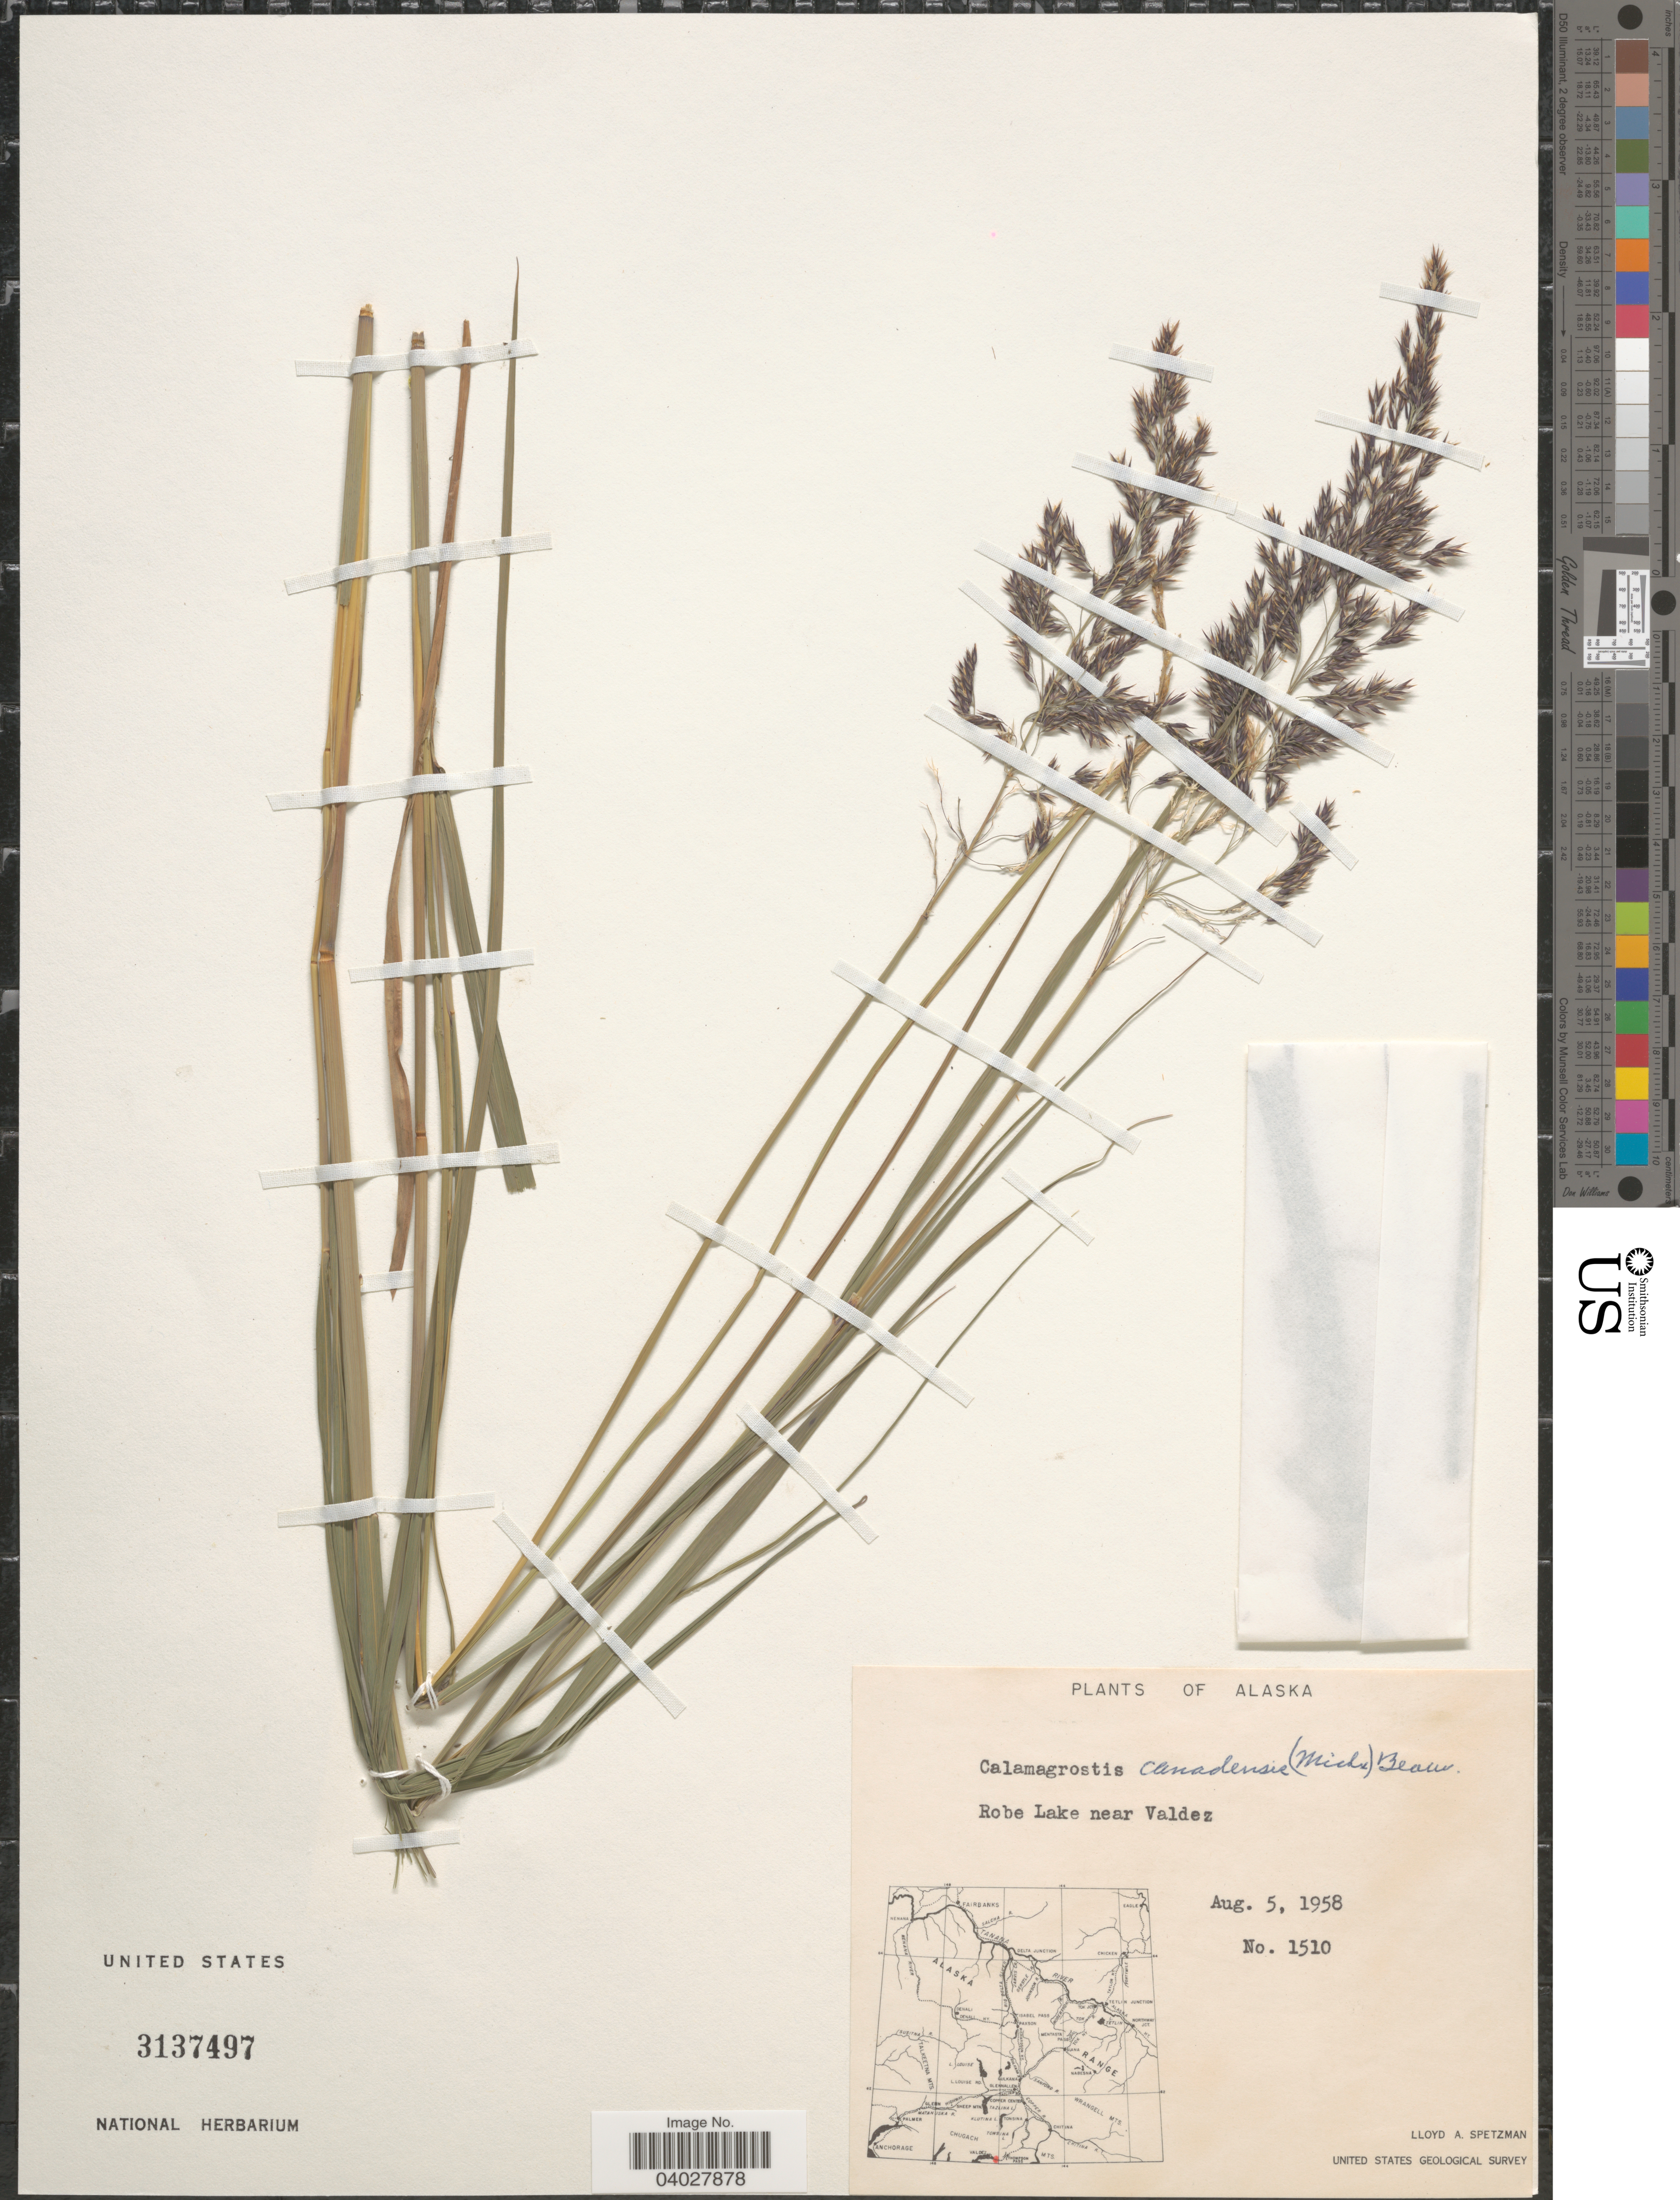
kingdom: Plantae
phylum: Tracheophyta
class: Liliopsida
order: Poales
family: Poaceae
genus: Calamagrostis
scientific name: Calamagrostis canadensis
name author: (Michx.) P. Beauv.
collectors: L. Spetzman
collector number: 1510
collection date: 1958-08-05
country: United States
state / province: Alaska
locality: Robe Lake near Valdez.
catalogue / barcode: US 3137497